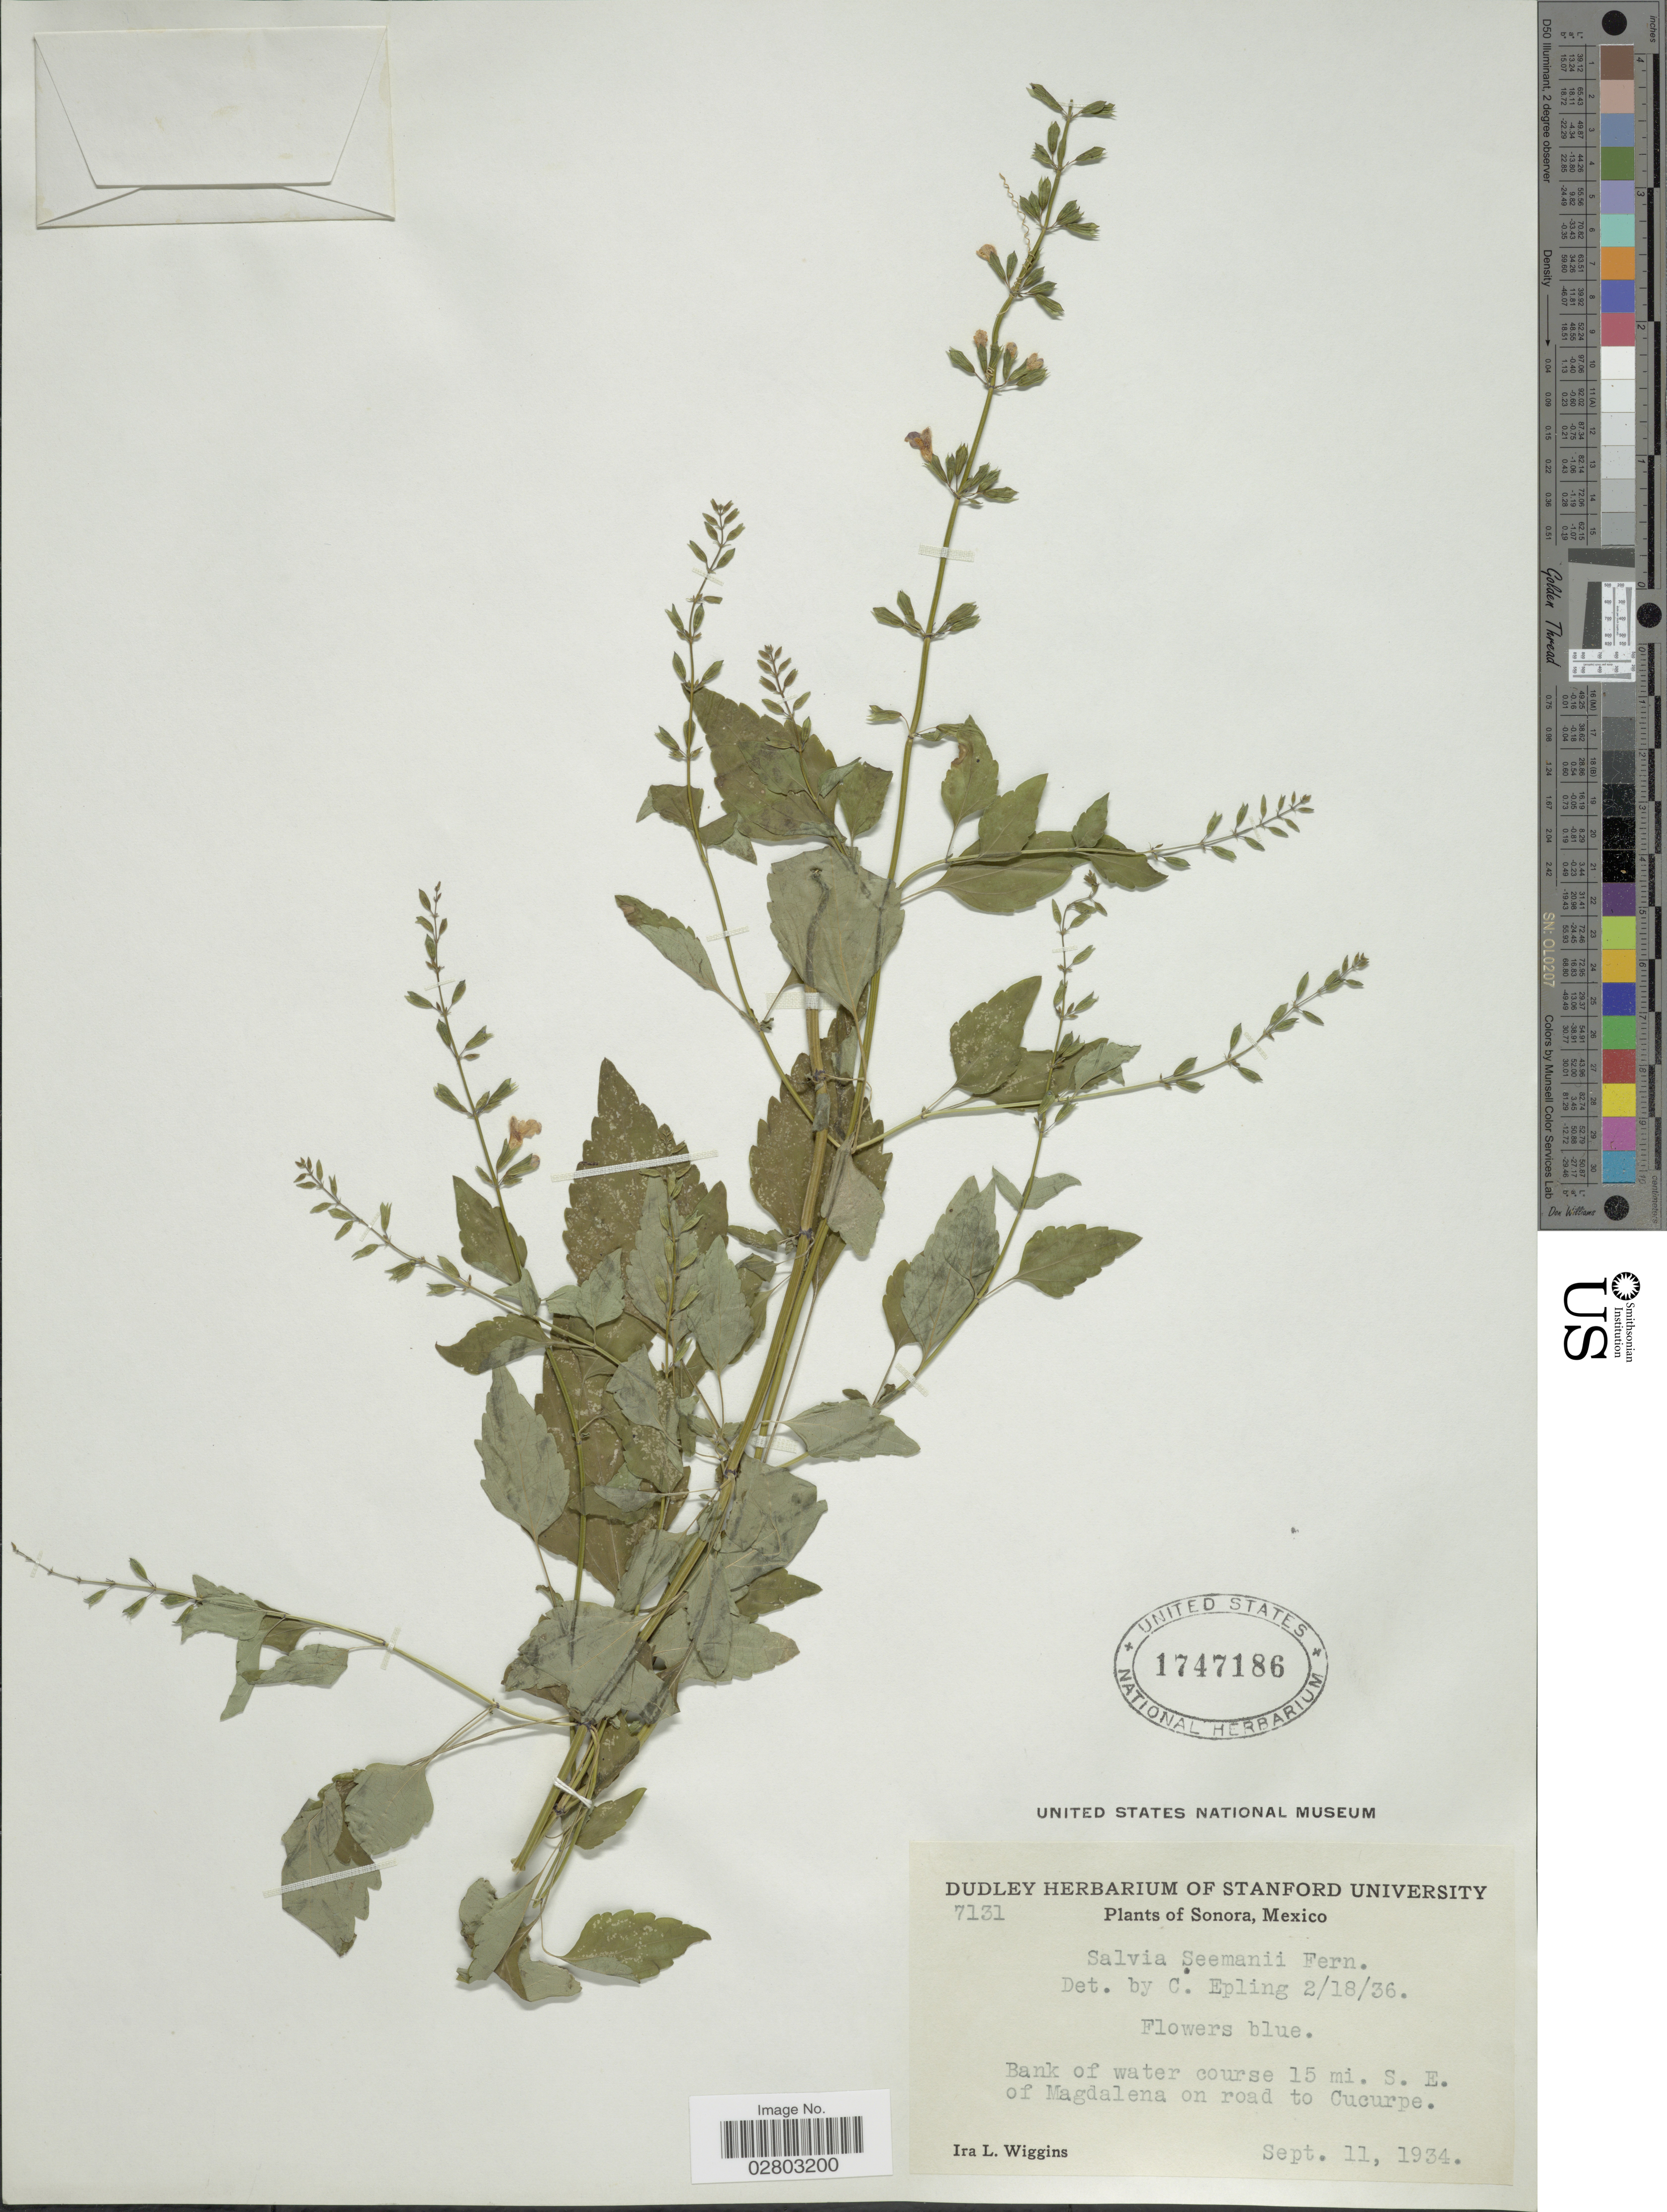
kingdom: Plantae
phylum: Tracheophyta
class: Magnoliopsida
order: Lamiales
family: Lamiaceae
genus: Salvia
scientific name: Salvia seemannii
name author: Fernald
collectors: I. L. Wiggins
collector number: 7131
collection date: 1934-09-11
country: Mexico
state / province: Sonora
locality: Bank of water course 15 mi. S.E. of Magdalena on road to Cucurpe.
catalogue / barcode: US 1747186